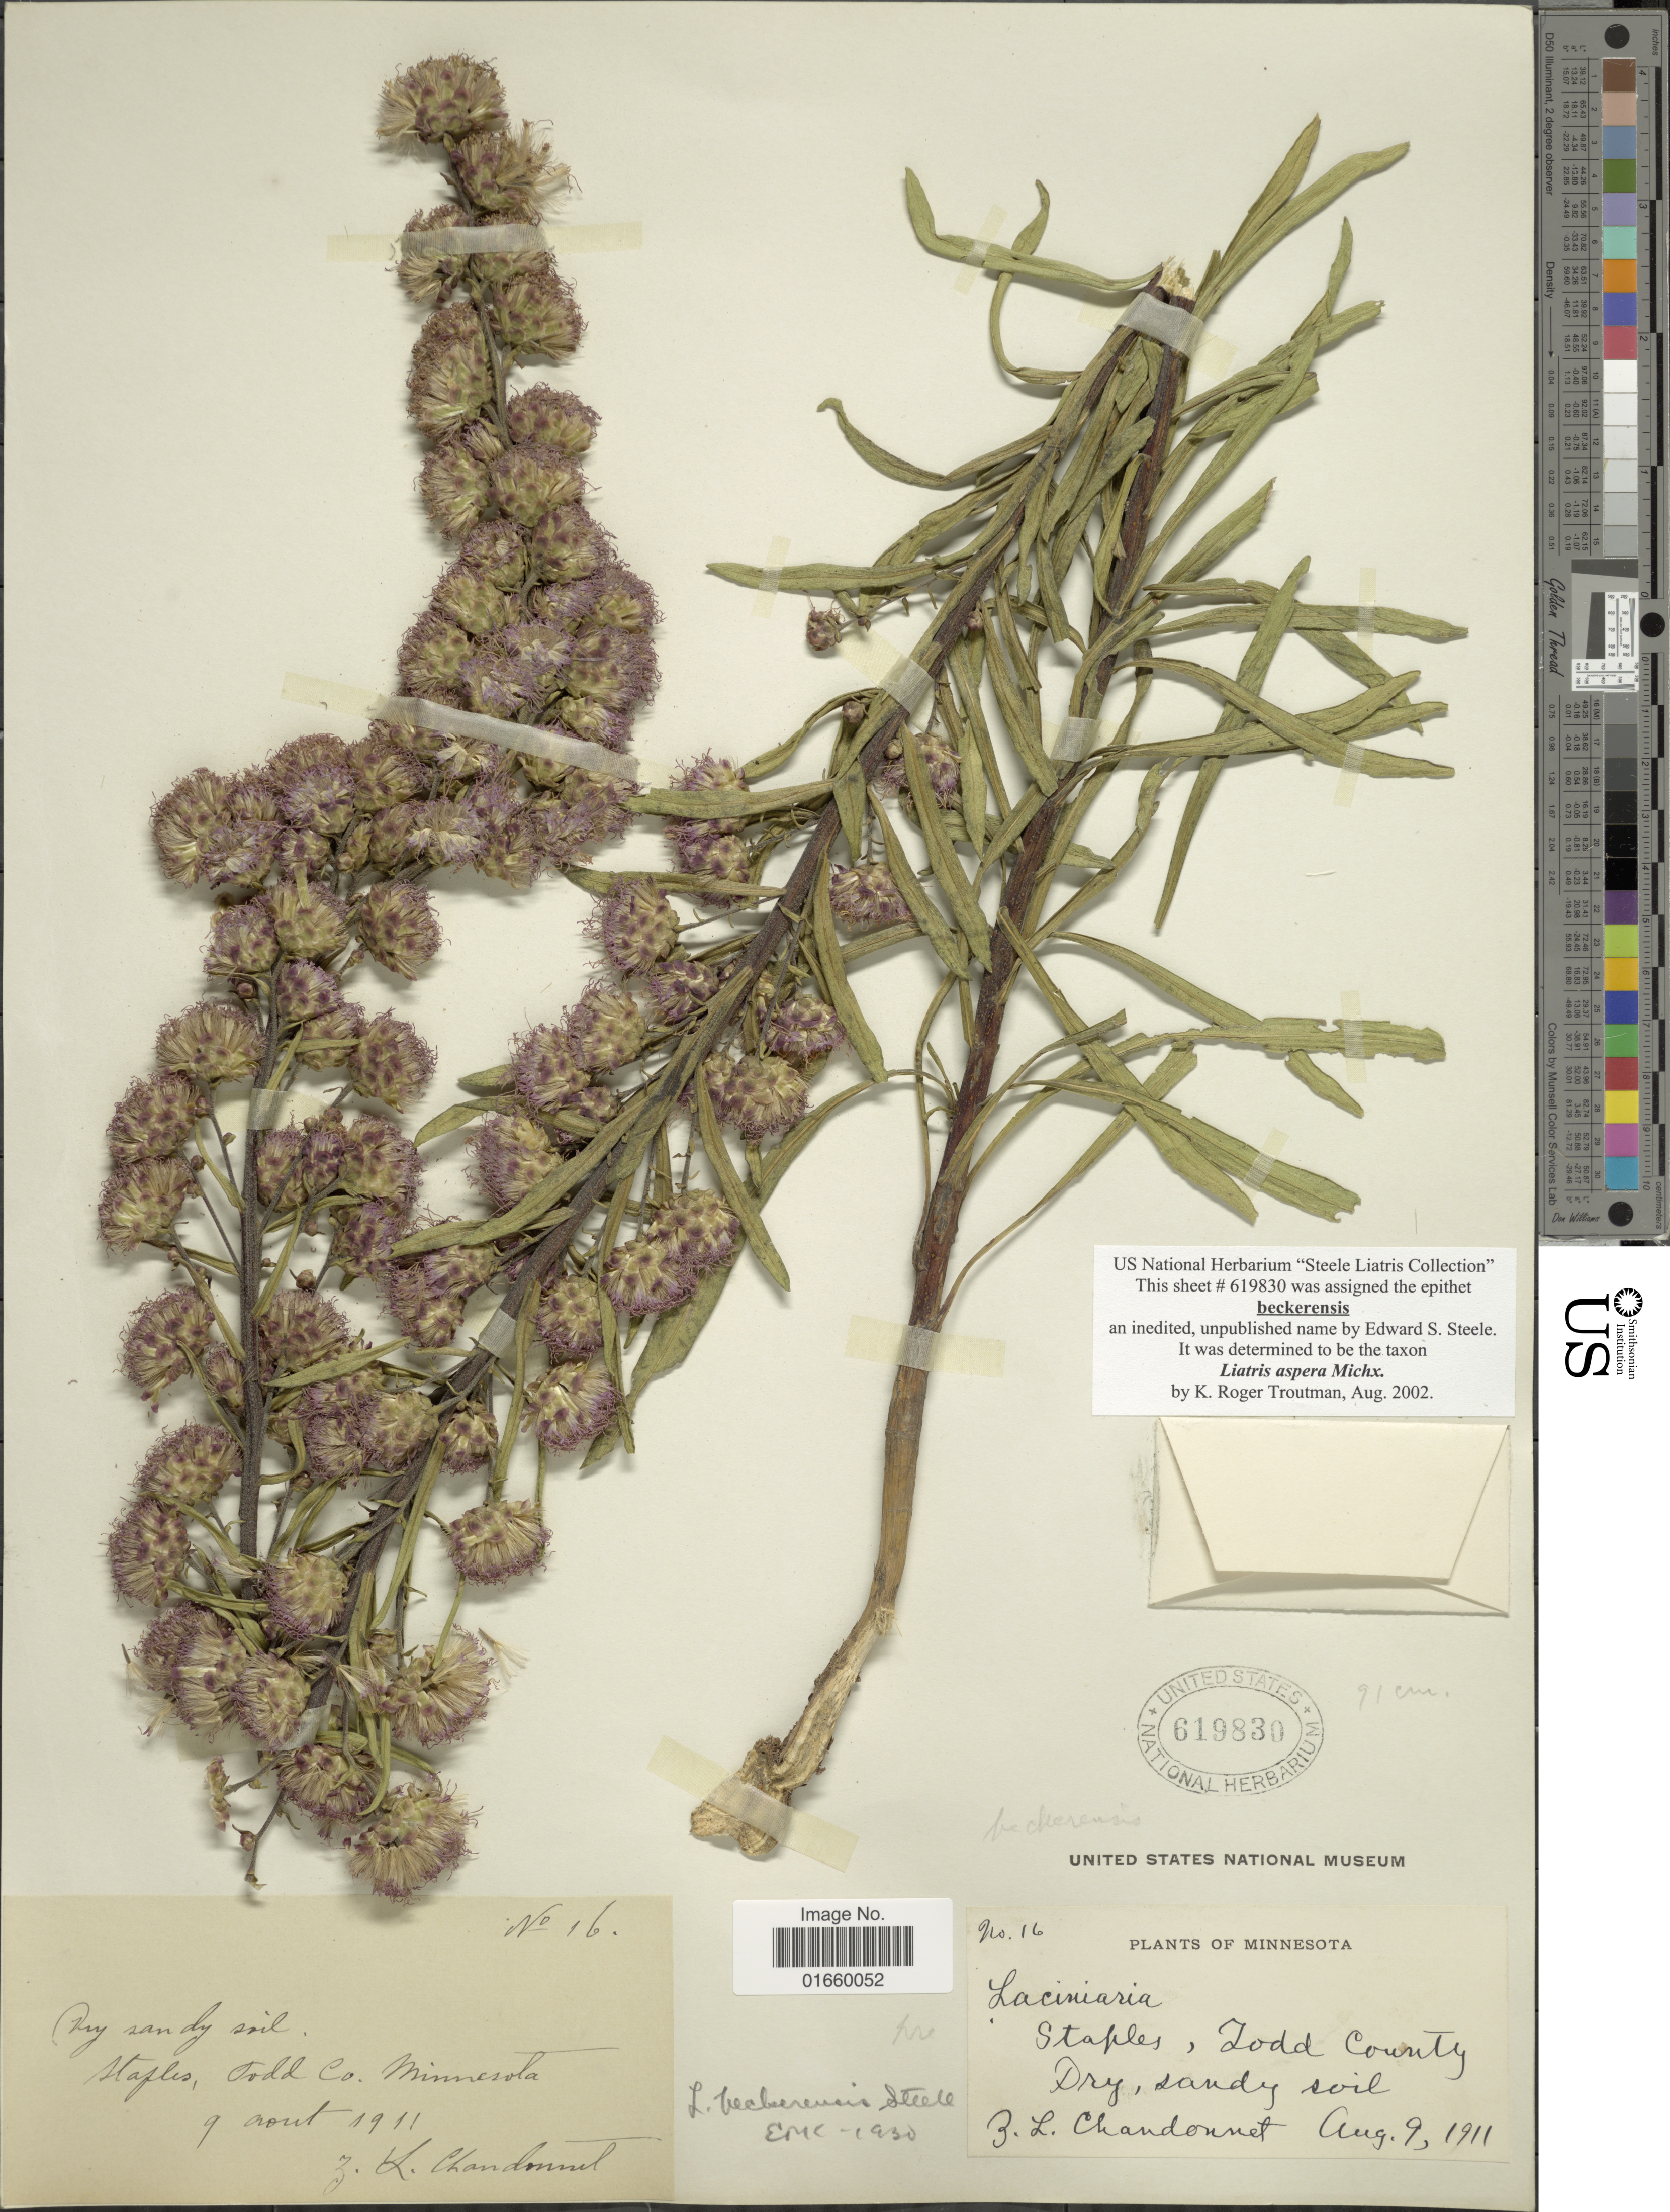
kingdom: Plantae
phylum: Tracheophyta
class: Magnoliopsida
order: Asterales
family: Asteraceae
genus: Liatris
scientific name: Liatris aspera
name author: Michx.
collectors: Z. Chandonnet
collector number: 16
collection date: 1911-08-09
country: United States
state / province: Minnesota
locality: Staples, Todd County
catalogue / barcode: US 619830